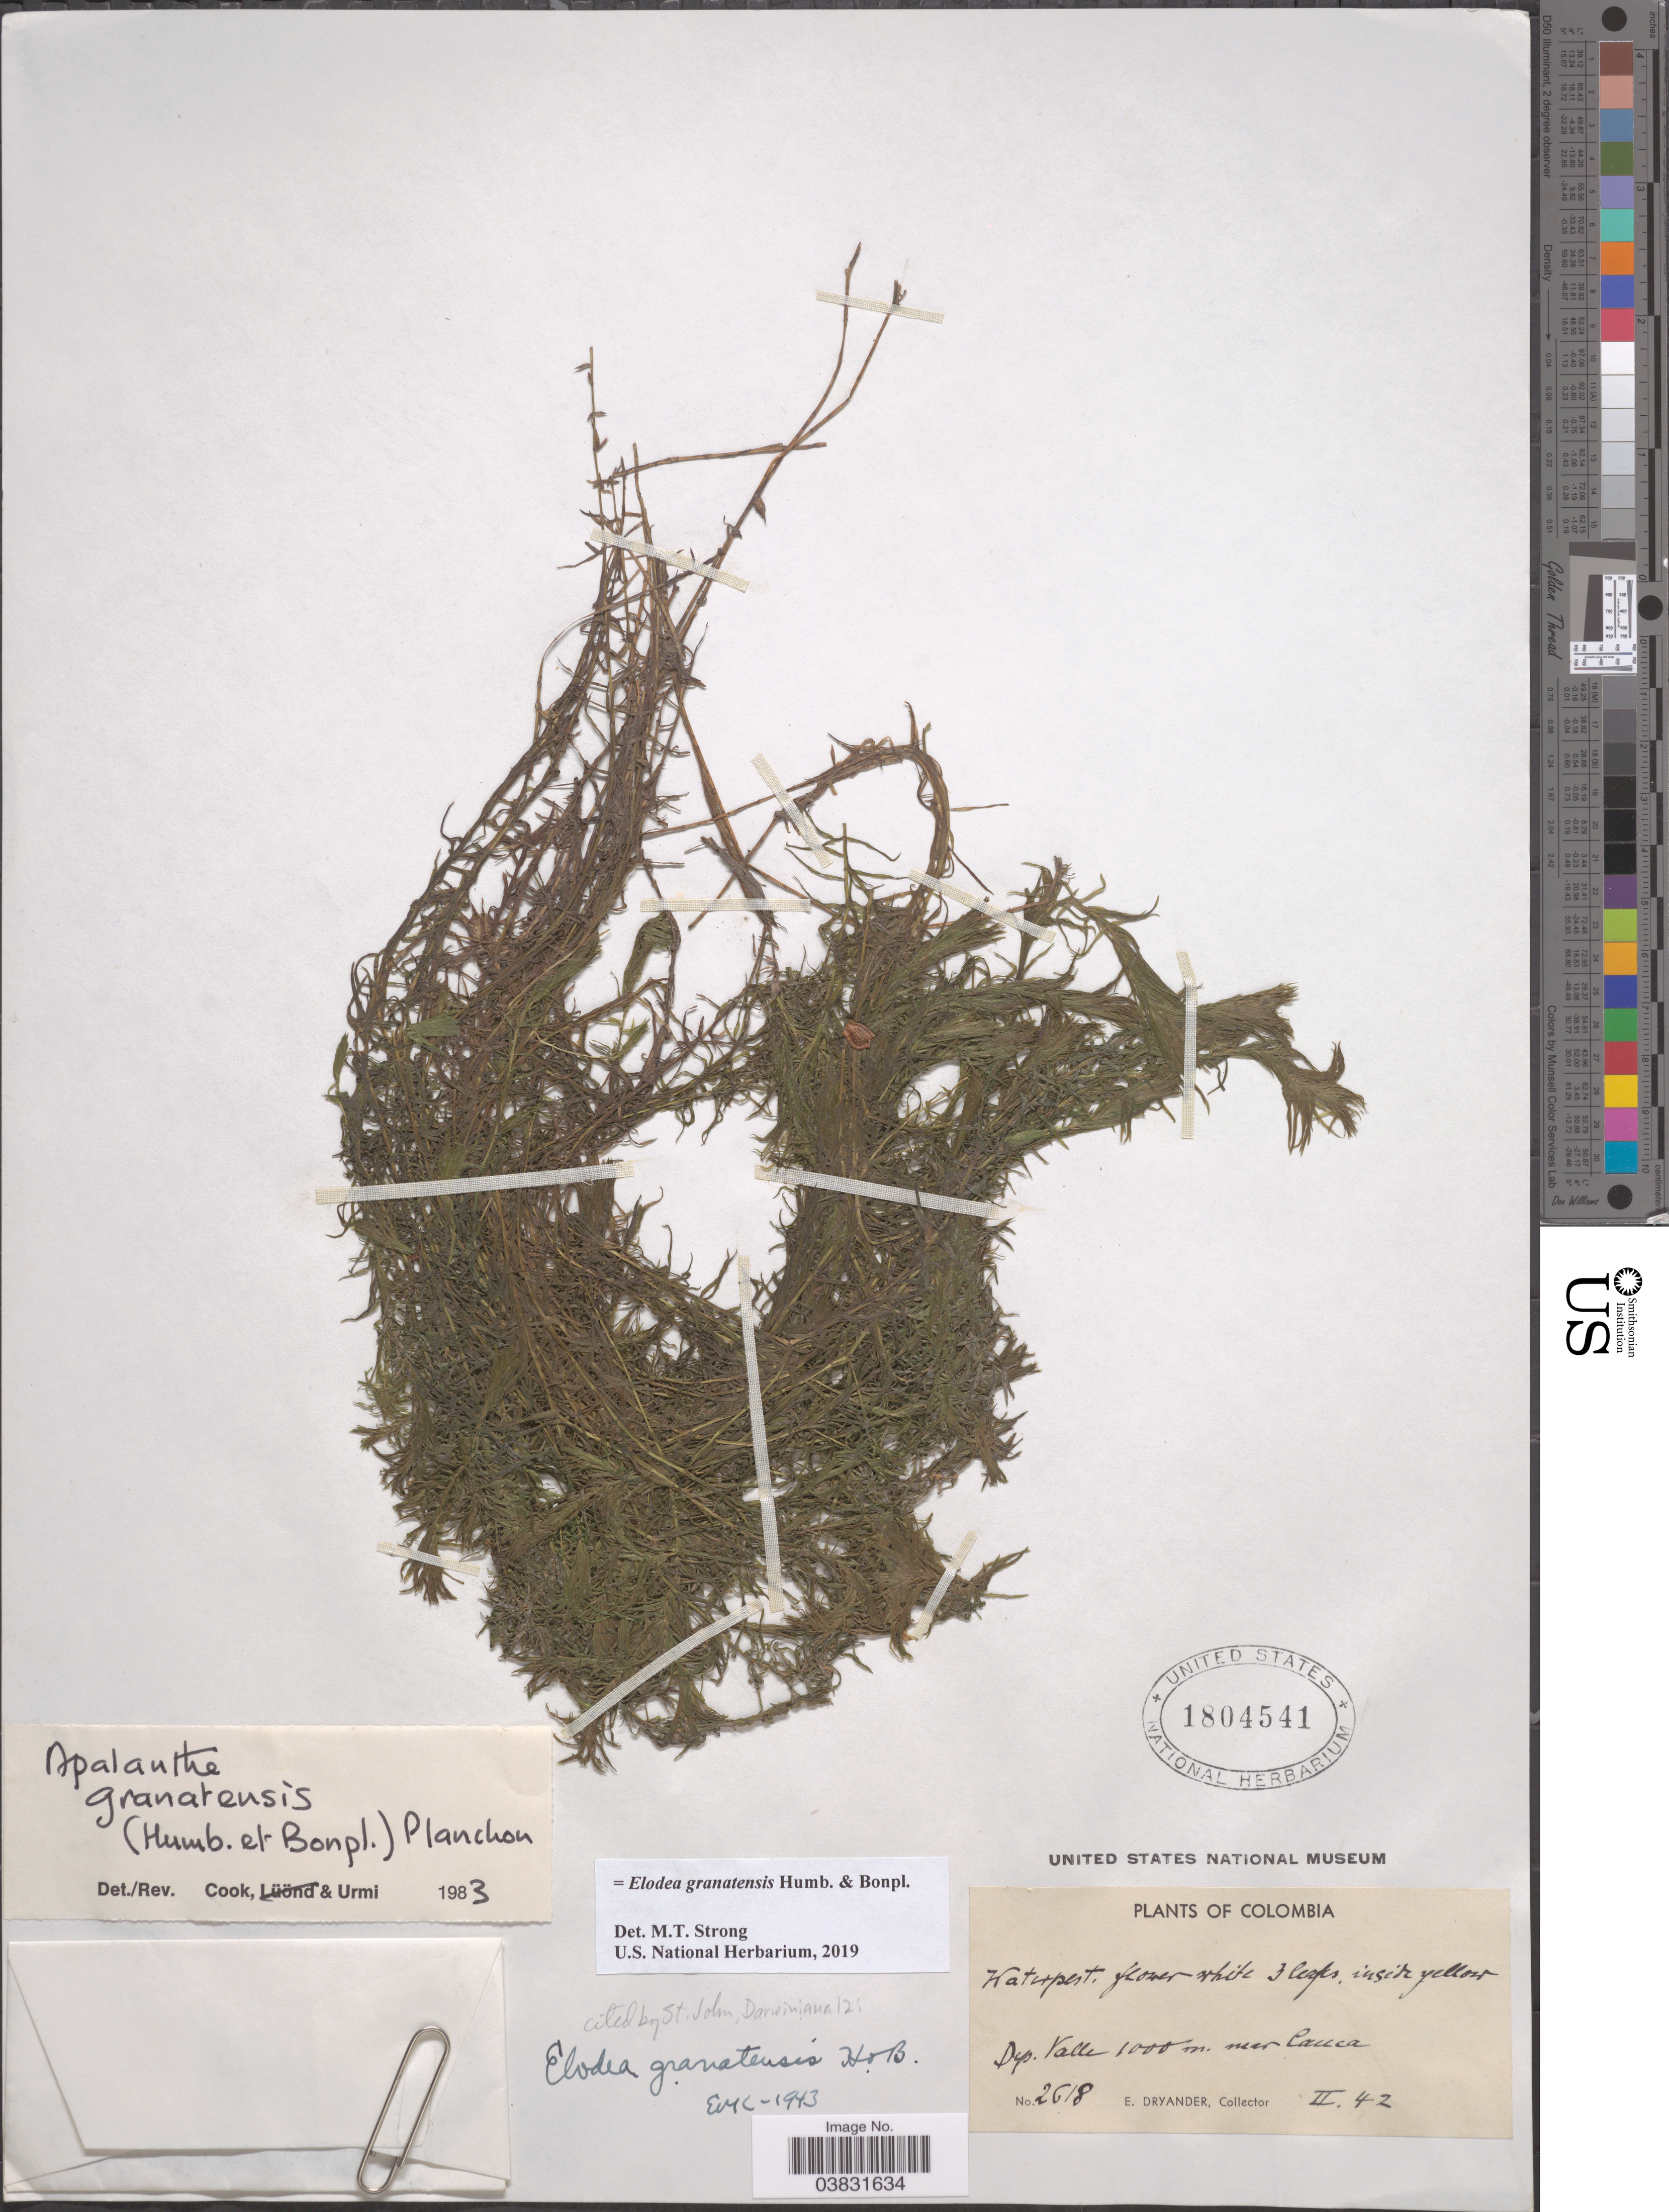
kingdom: Plantae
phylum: Tracheophyta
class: Liliopsida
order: Alismatales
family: Hydrocharitaceae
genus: Elodea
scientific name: Elodea granatensis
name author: Humb. & Bonpl.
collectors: E. Dryander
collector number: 2618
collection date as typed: Transcribed d/m/y: /2/42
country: Colombia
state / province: Valle del Cauca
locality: Dep. Valle near Cauca.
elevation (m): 1000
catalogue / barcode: US 1804541